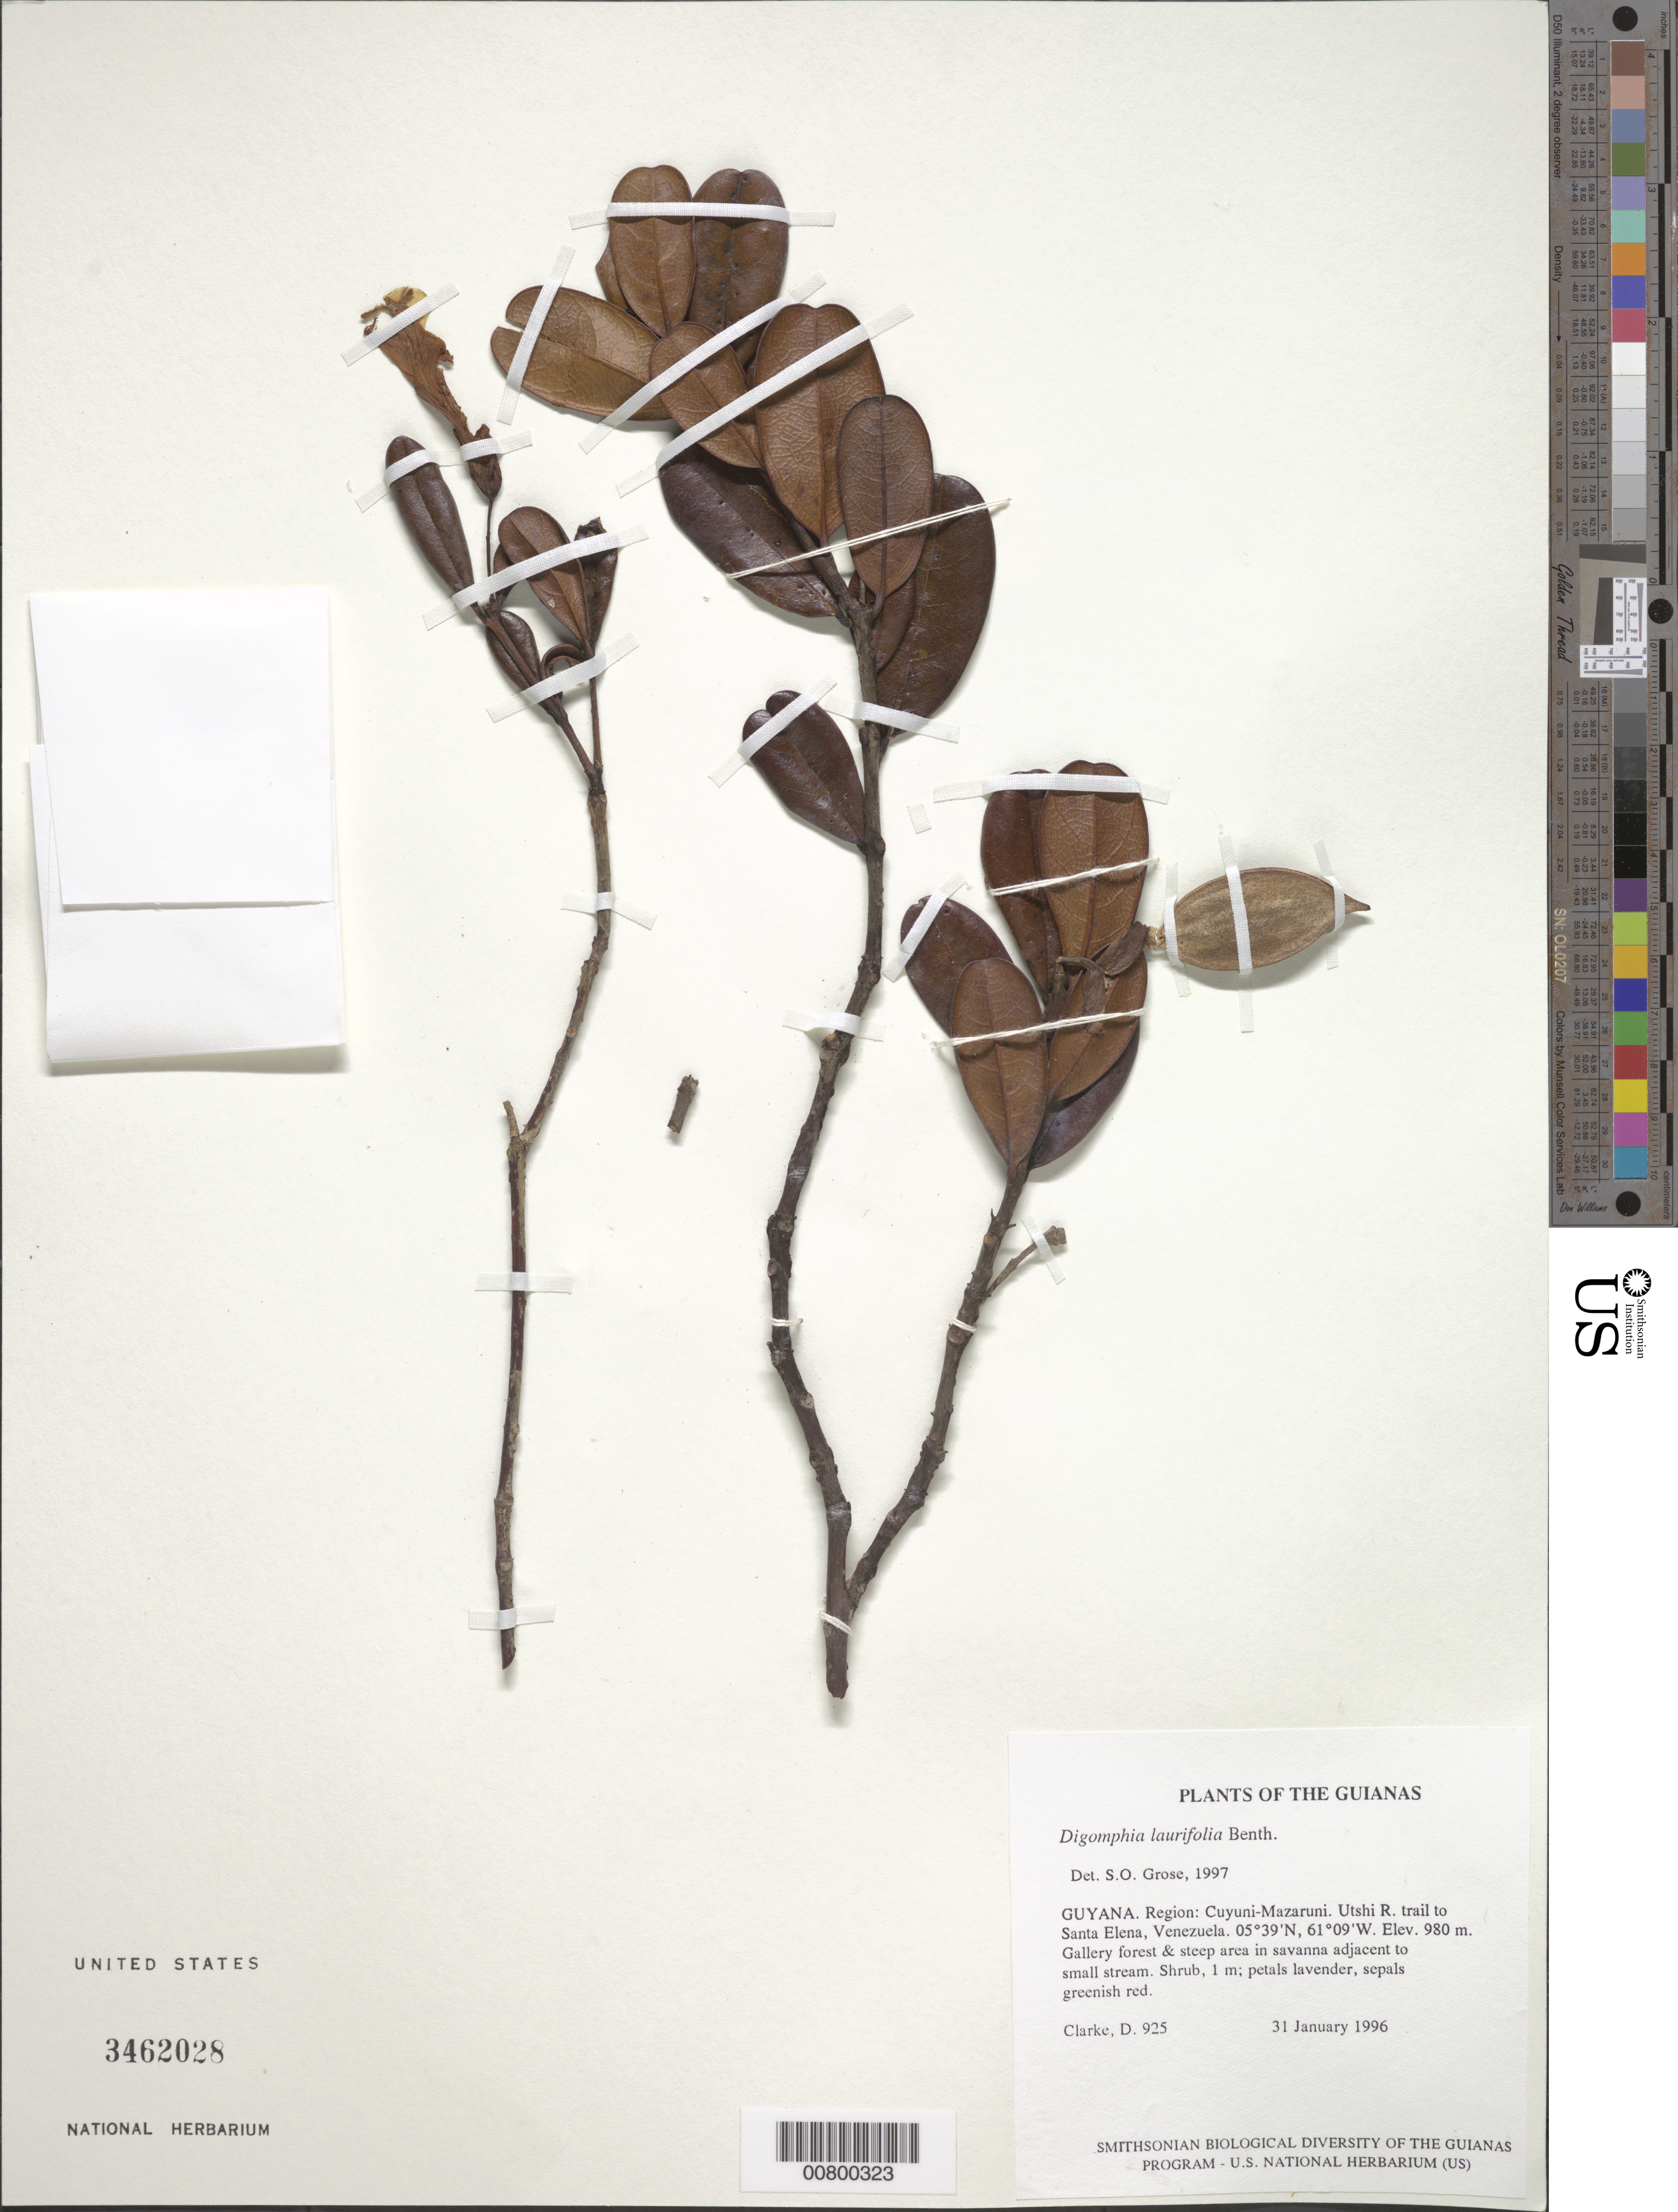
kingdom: Plantae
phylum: Tracheophyta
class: Magnoliopsida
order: Lamiales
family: Bignoniaceae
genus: Digomphia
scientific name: Digomphia laurifolia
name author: Benth.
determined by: Grose, S. O.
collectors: H. D. Clarke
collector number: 925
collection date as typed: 31 January 1996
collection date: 1996-01-31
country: Guyana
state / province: Cuyuni-Mazaruni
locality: Utshi R. trail to Santa Elena, Venezuela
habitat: Gallery forest & steep area in savanna adjacent to small stream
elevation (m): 980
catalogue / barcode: US 3462028